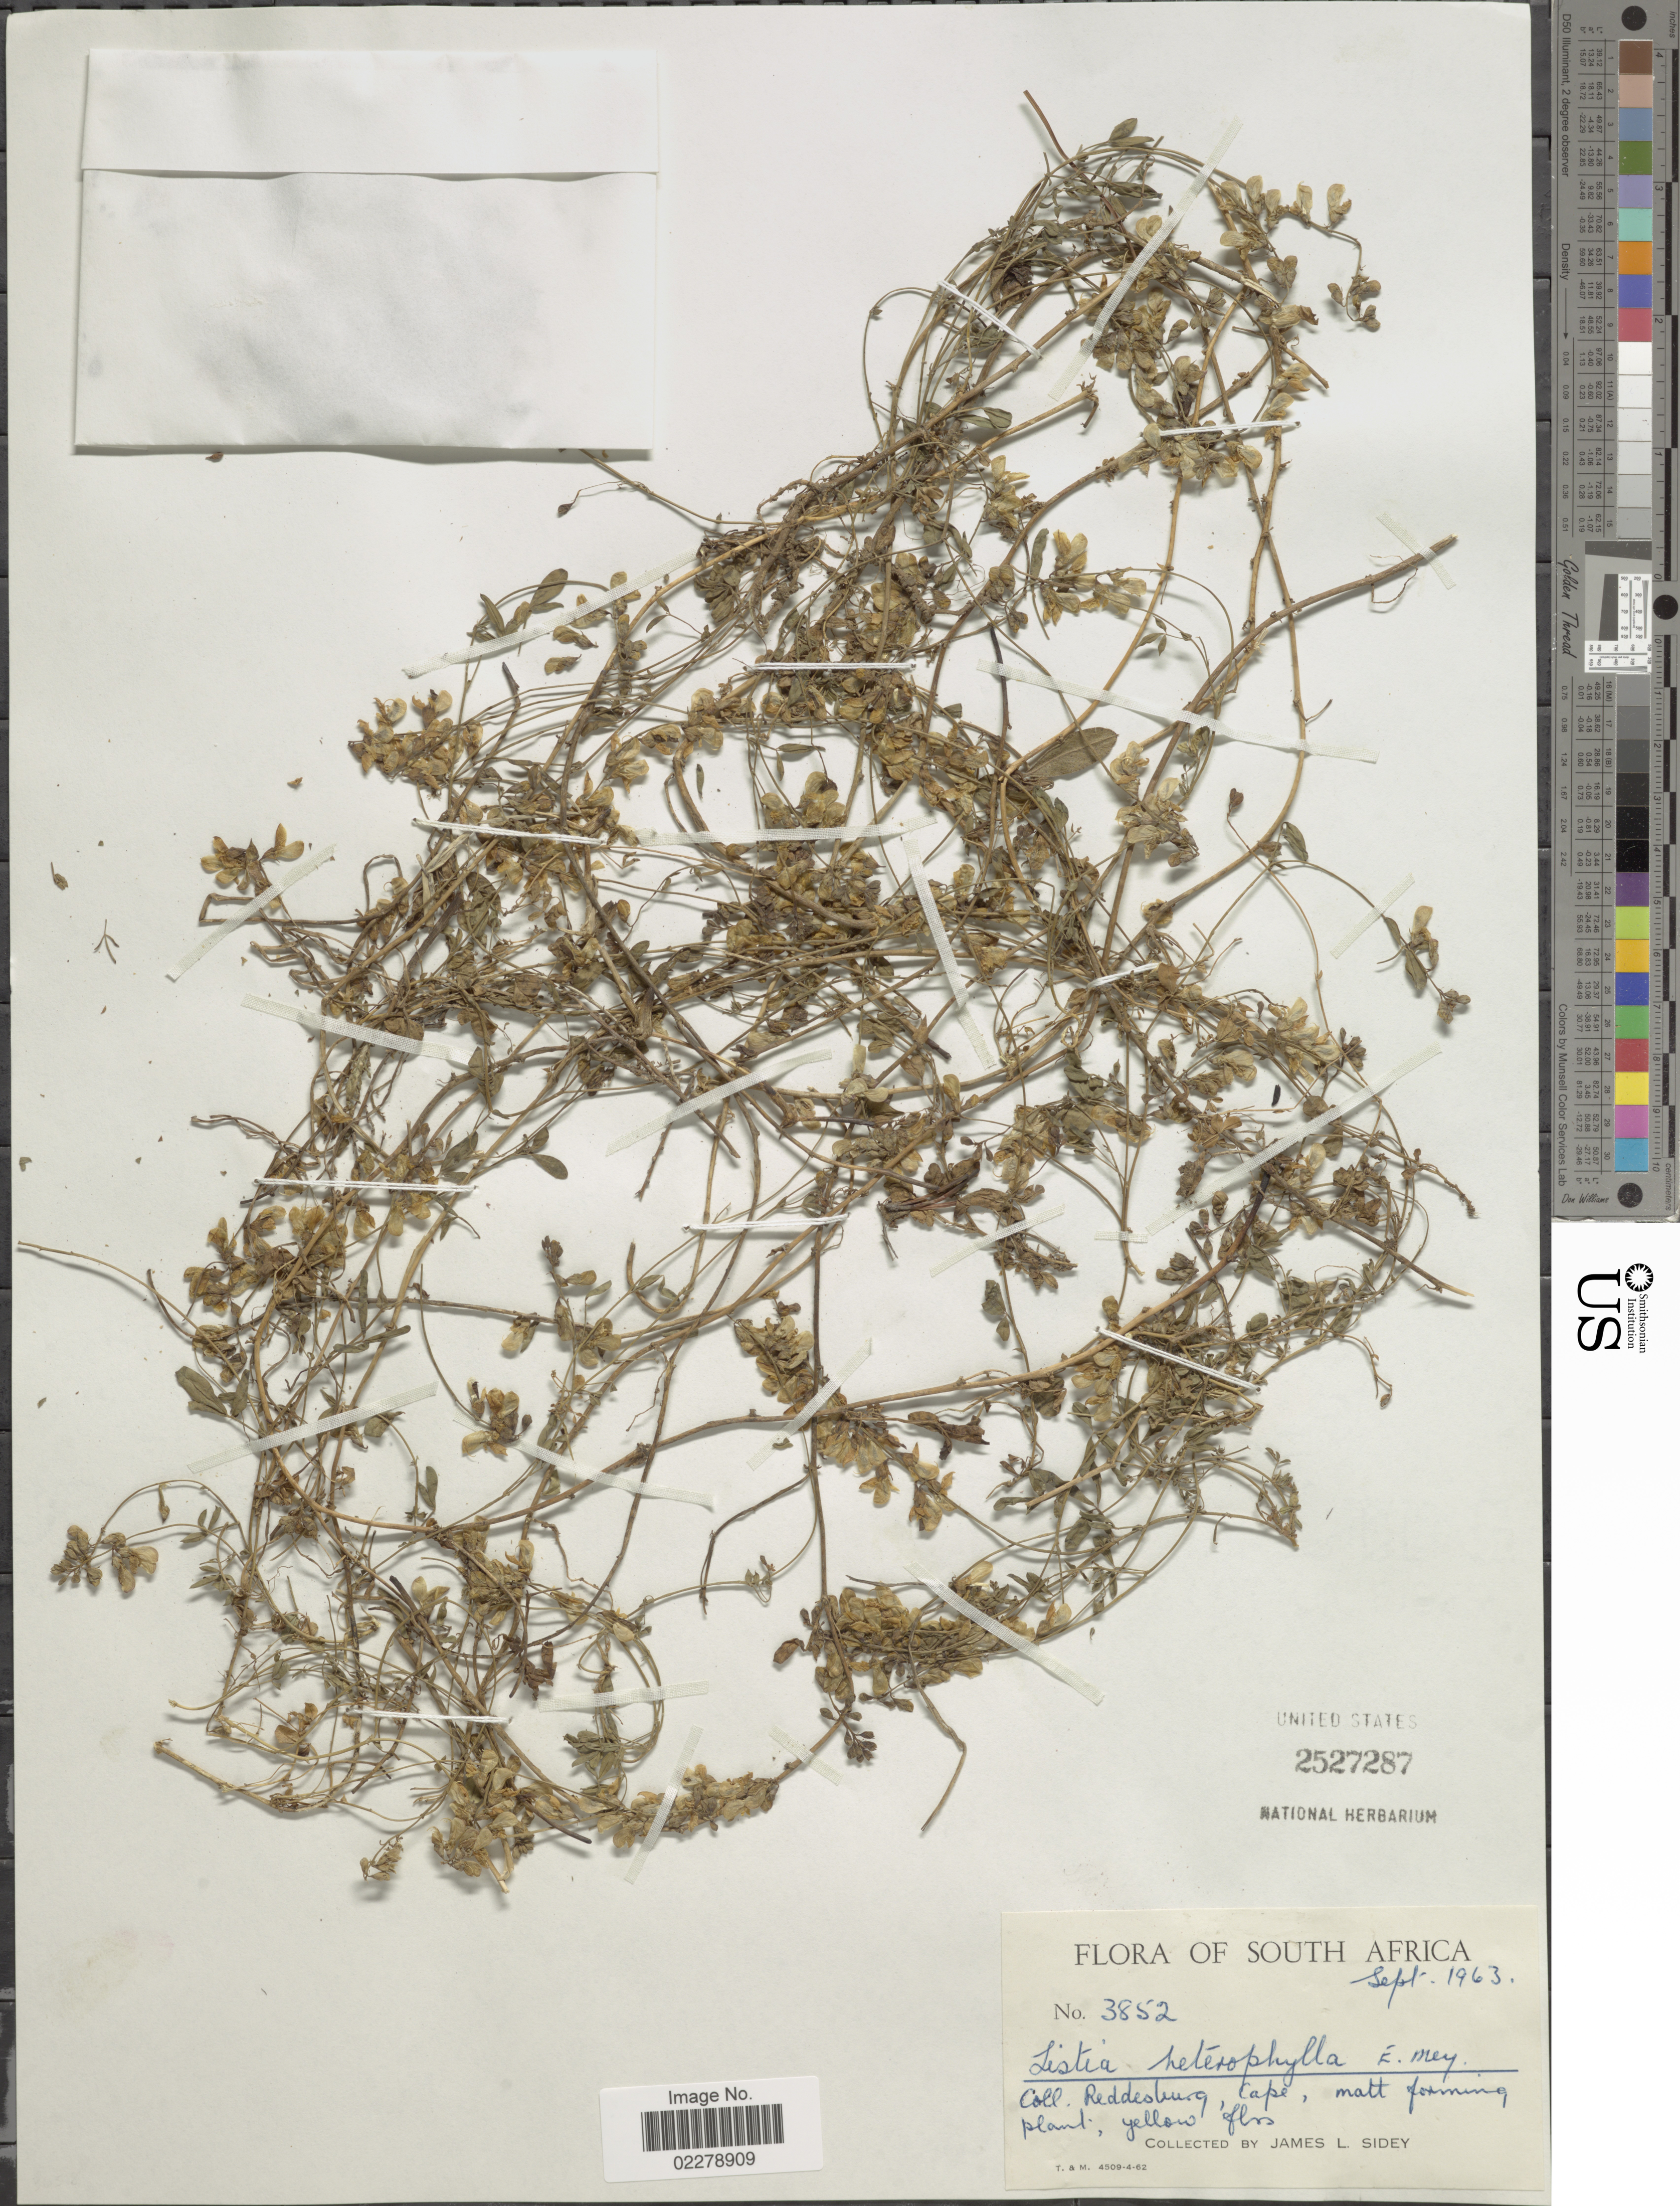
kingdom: Plantae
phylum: Tracheophyta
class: Magnoliopsida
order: Fabales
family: Fabaceae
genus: Listia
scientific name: Listia heterophylla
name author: E. Mey.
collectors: J. L. Sidey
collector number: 3852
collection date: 1963-09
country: South Africa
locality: Reddesburg, Cape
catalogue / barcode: US 2527287